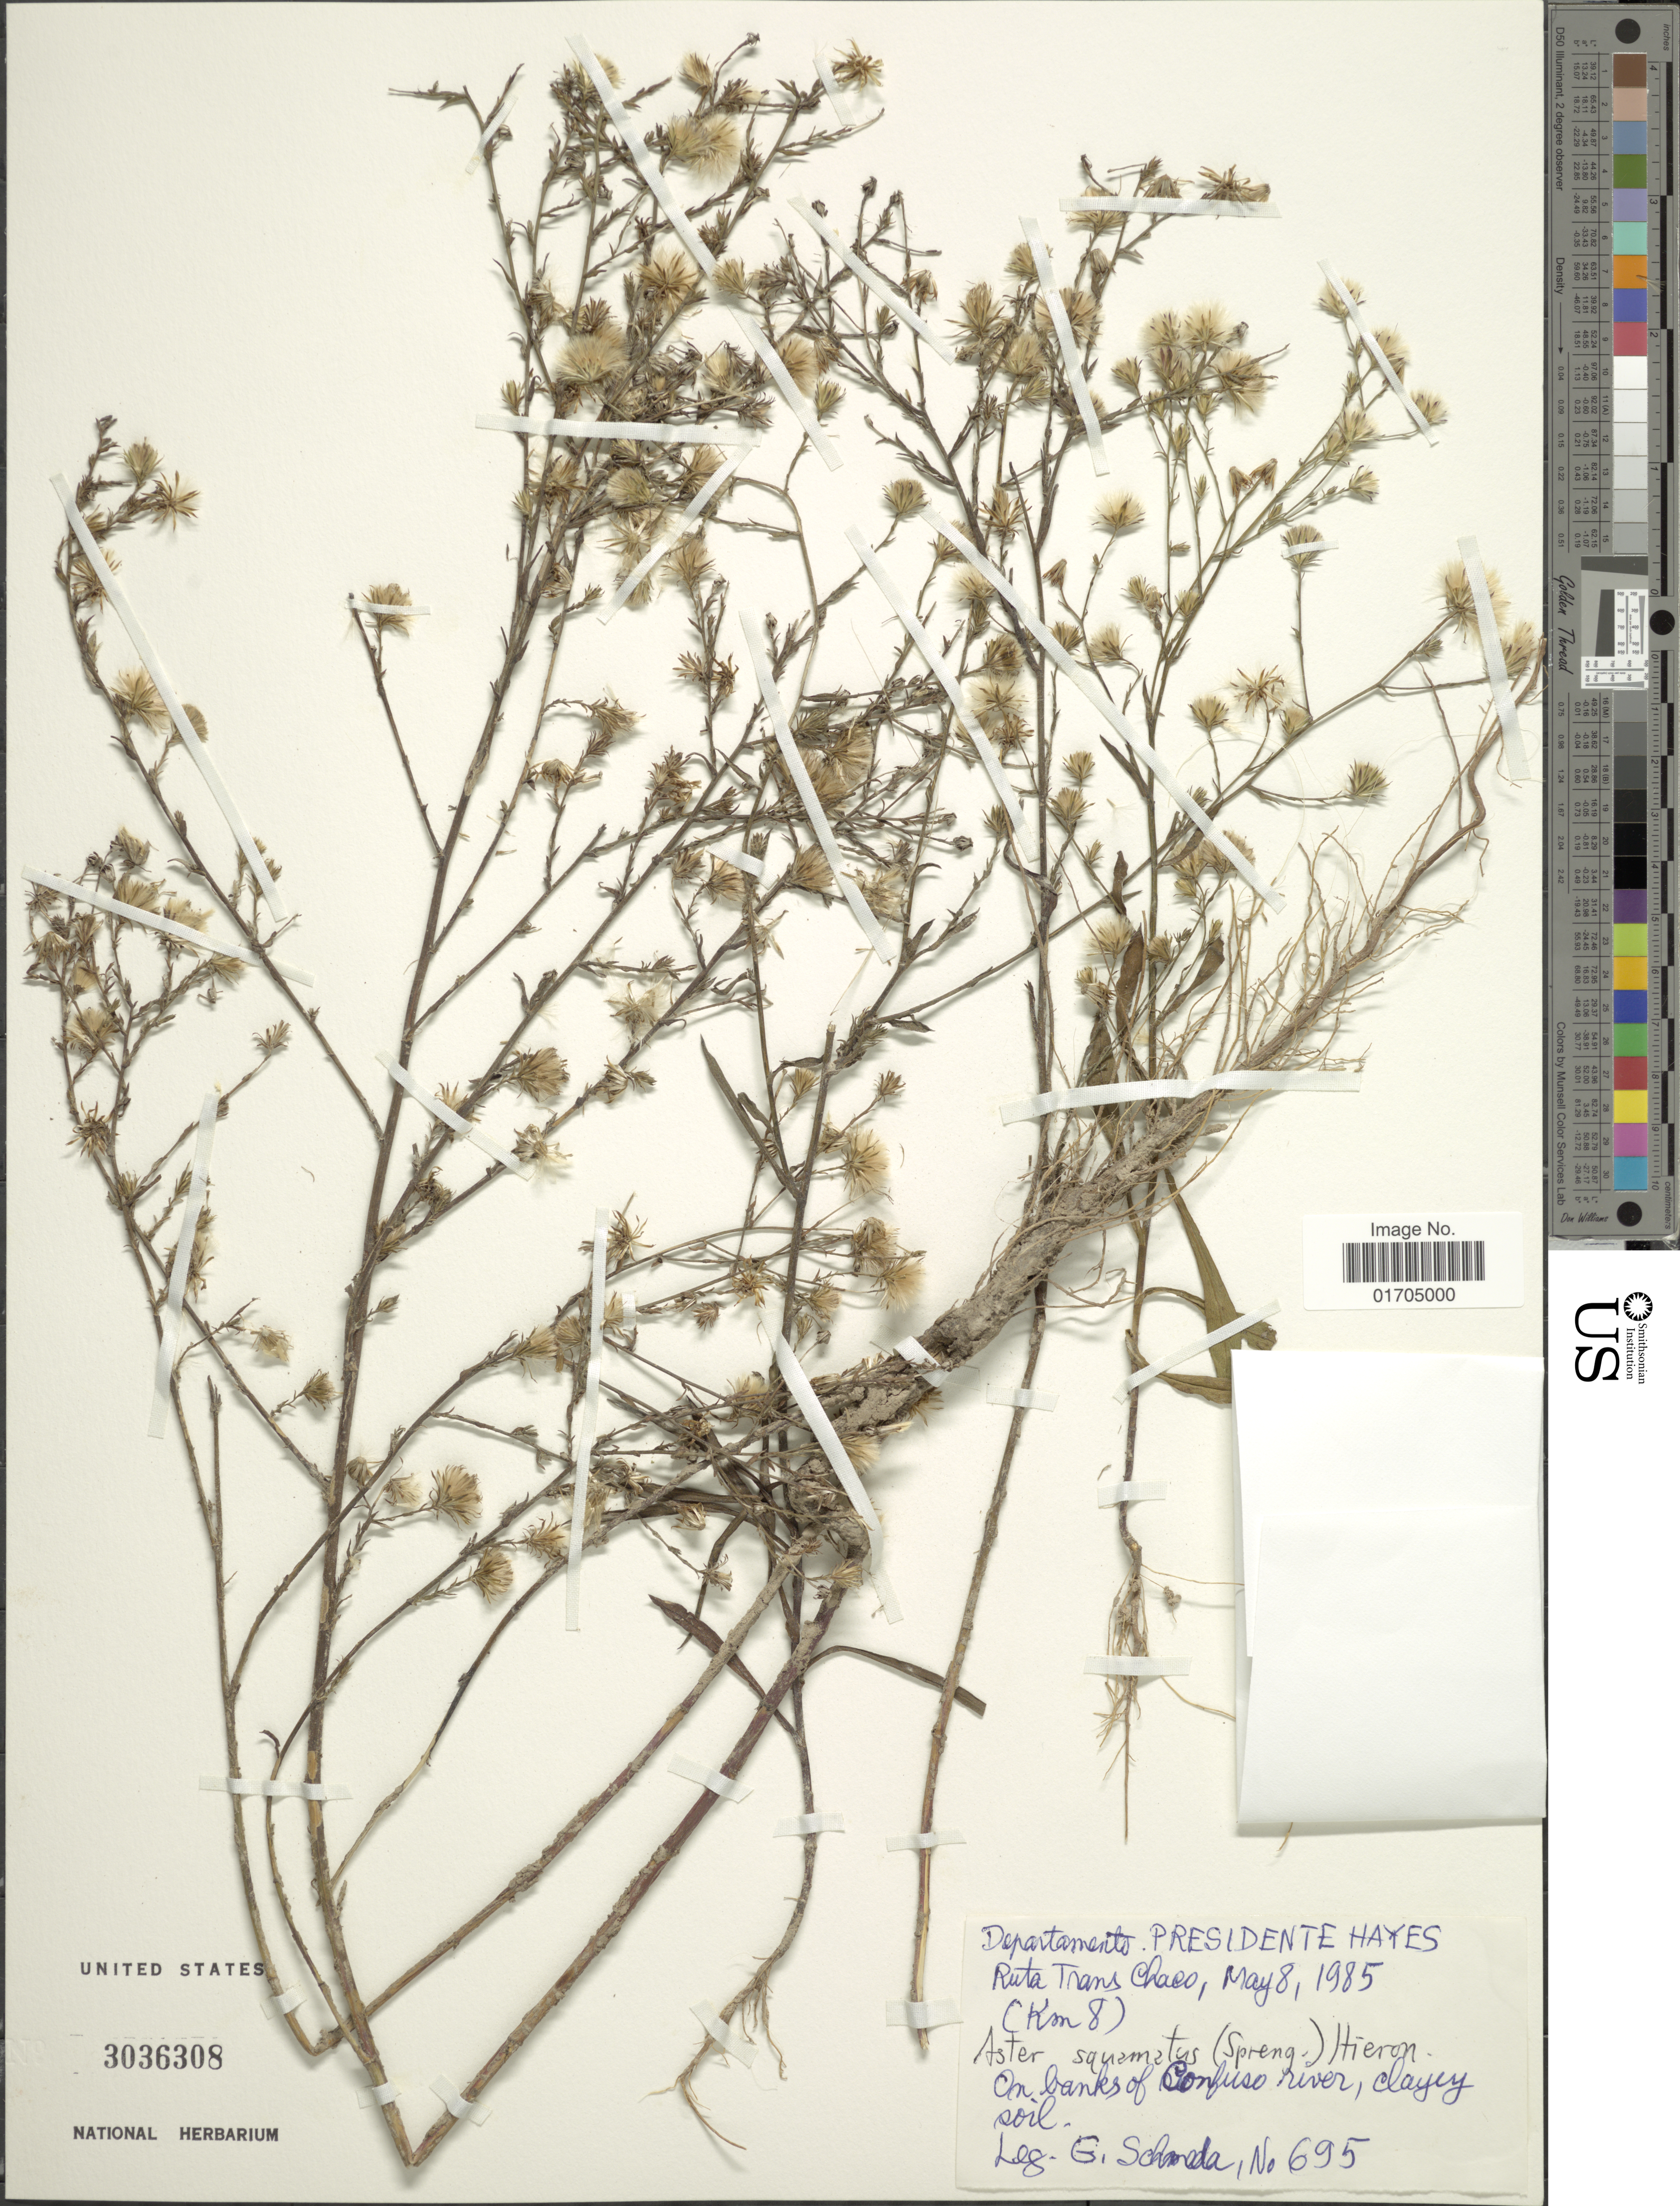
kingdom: Plantae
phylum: Tracheophyta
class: Magnoliopsida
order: Asterales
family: Asteraceae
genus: Symphyotrichum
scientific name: Symphyotrichum squamatum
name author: (Spreng.) G.L. Nesom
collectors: G. Schmeda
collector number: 695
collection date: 1985-05-08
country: Paraguay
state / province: Presidente Hayes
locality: Ruta Trans Chaco (Km 8)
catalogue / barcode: US 3036308